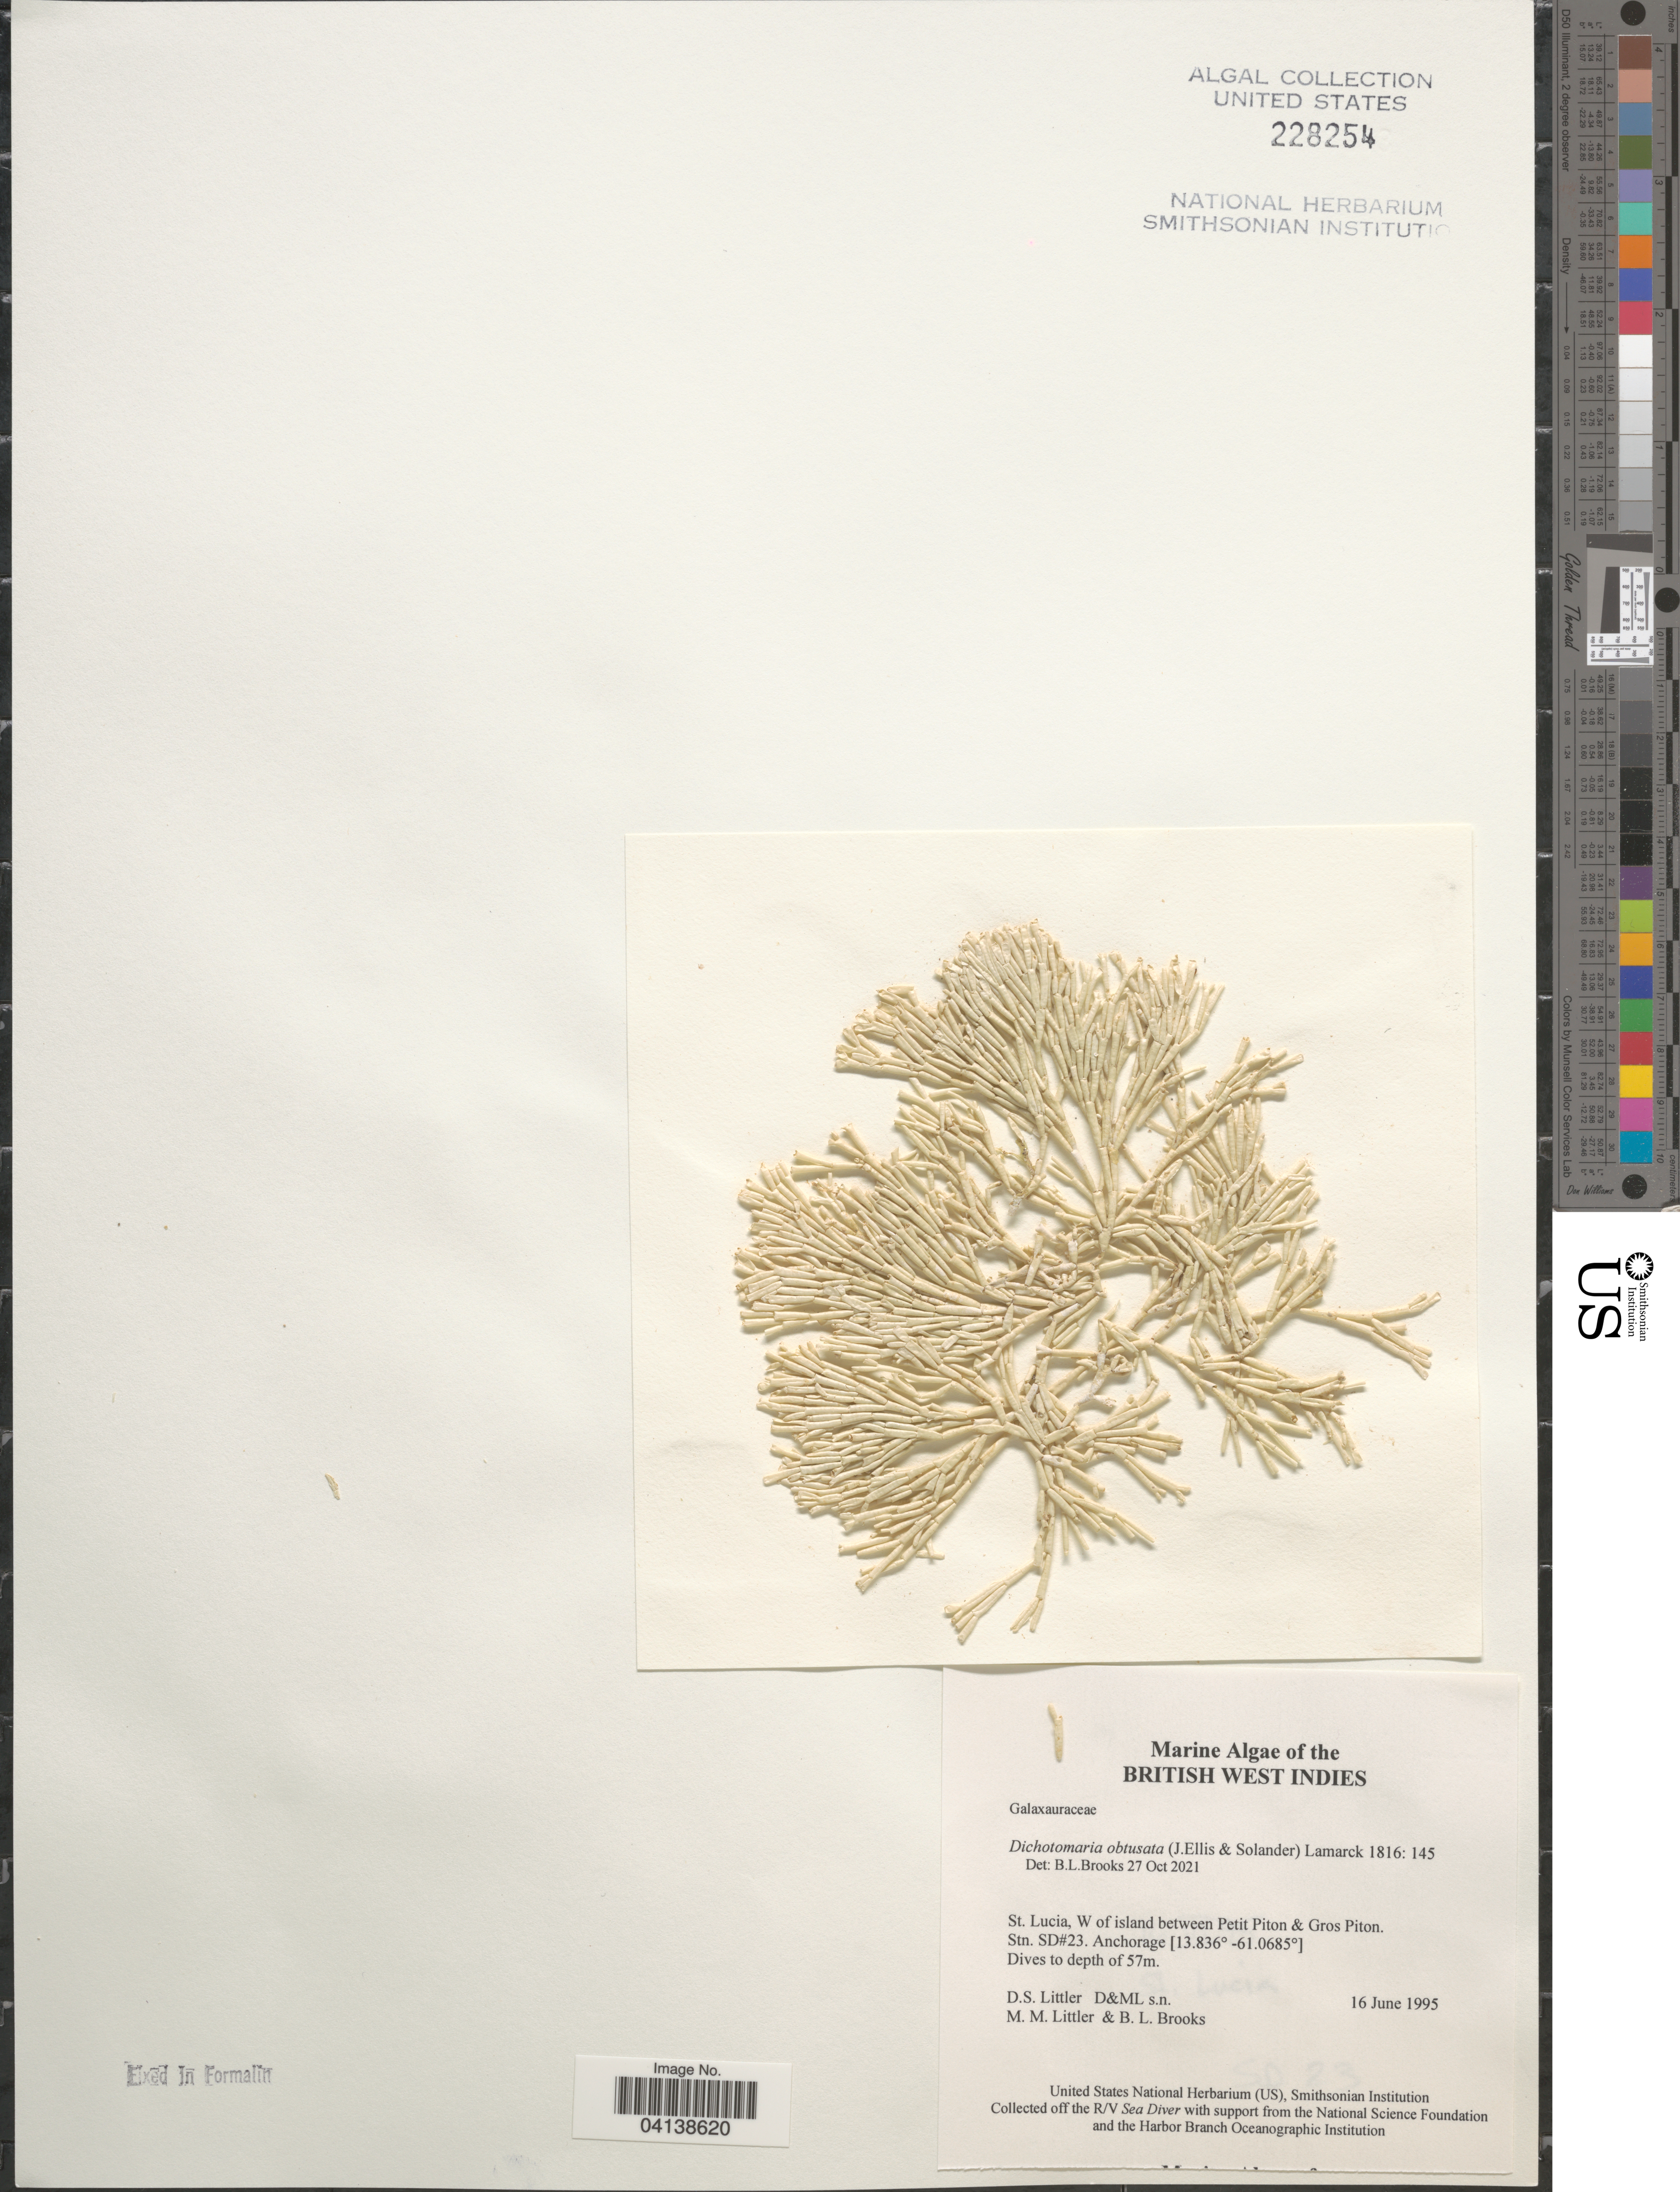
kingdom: Plantae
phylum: Rhodophyta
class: Florideophyceae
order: Nemaliales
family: Galaxauraceae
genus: Dichotomaria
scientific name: Dichotomaria obtusata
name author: (Ellis & Sol.) Lam.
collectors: D. S. Littler & B. Brooks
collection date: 1995-06-16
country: St. Lucia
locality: British West Indies. W of island between Petit Piton & Gros Piton. Stn. SD#23.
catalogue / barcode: US 228254